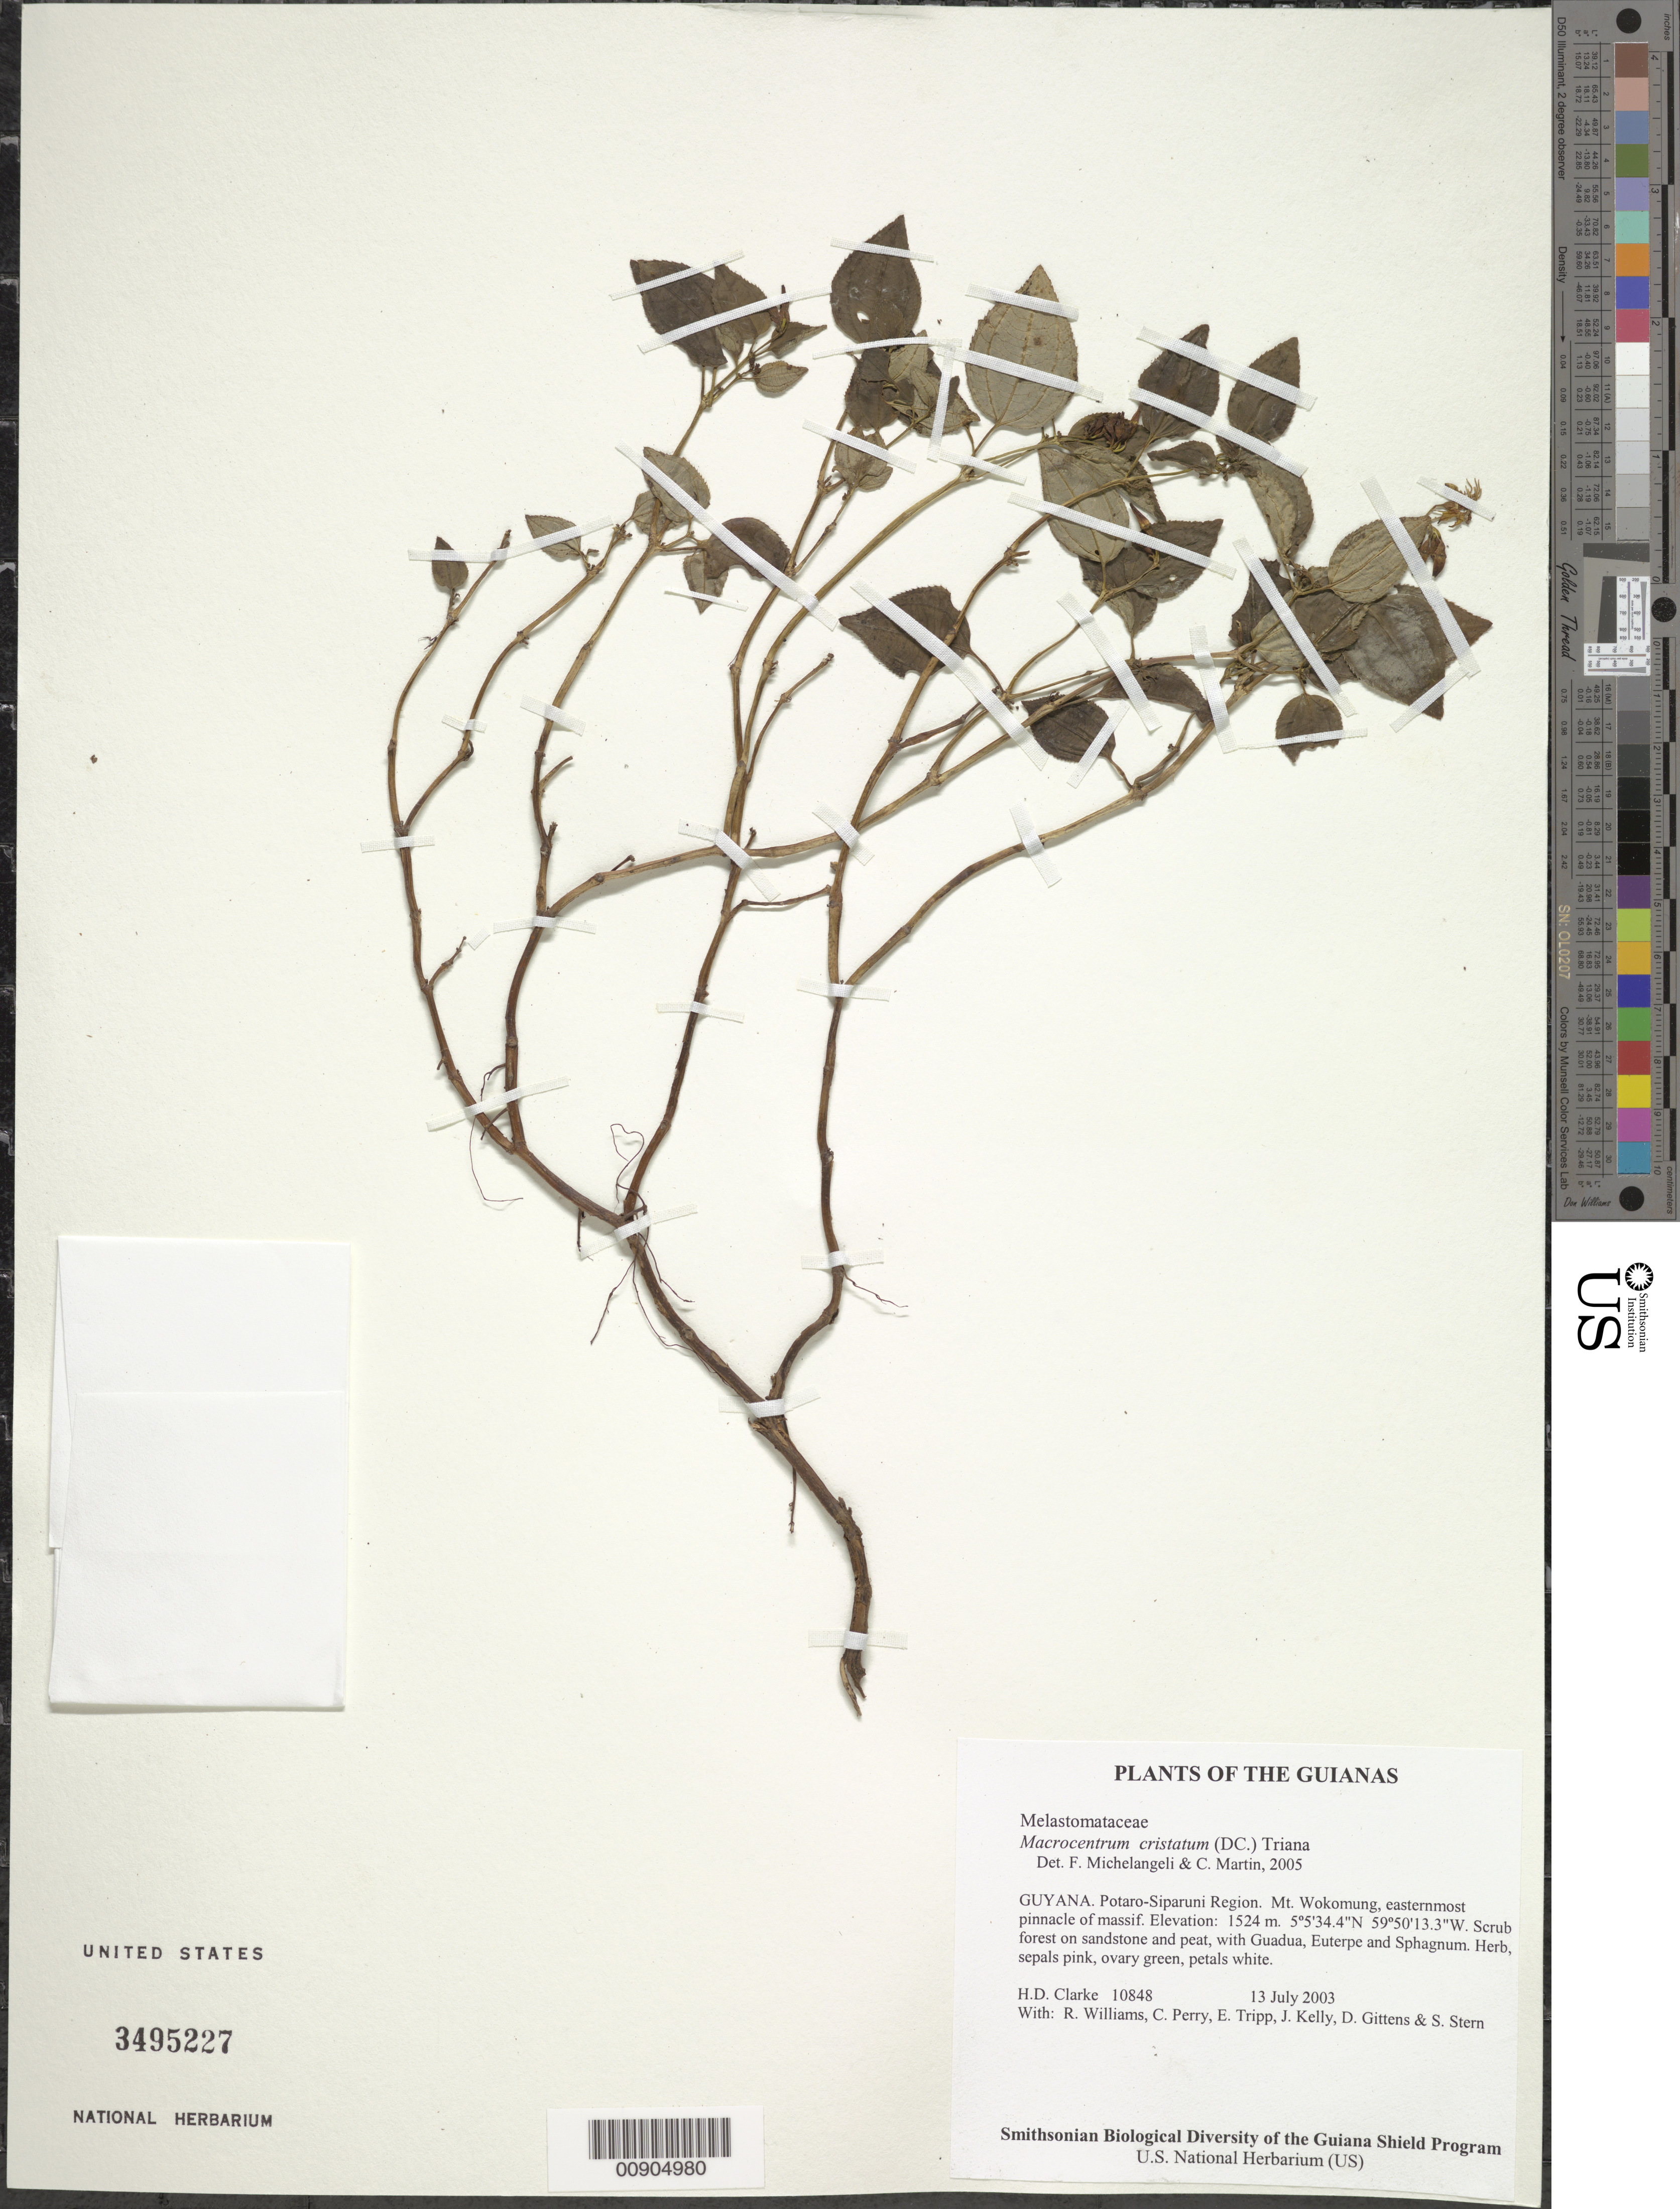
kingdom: Plantae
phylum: Tracheophyta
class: Magnoliopsida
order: Myrtales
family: Melastomataceae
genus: Macrocentrum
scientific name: Macrocentrum cristatum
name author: (DC.) Triana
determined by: Michelangeli, F. A.; Martin, C.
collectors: H. D. Clarke, R. Williams, C. Perry, E. Tripp, J. Kelly, D. Gittens & S. R. Stern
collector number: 10848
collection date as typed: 13 July 2003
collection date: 2003-07-13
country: Guyana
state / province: Potaro-Siparuni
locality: Mt. Wokomung, easternmost pinnacle of massif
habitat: Scrub forest on sandstone and peat, with Guadua, Euterpe and Sphagnum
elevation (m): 1524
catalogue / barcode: US 3495227